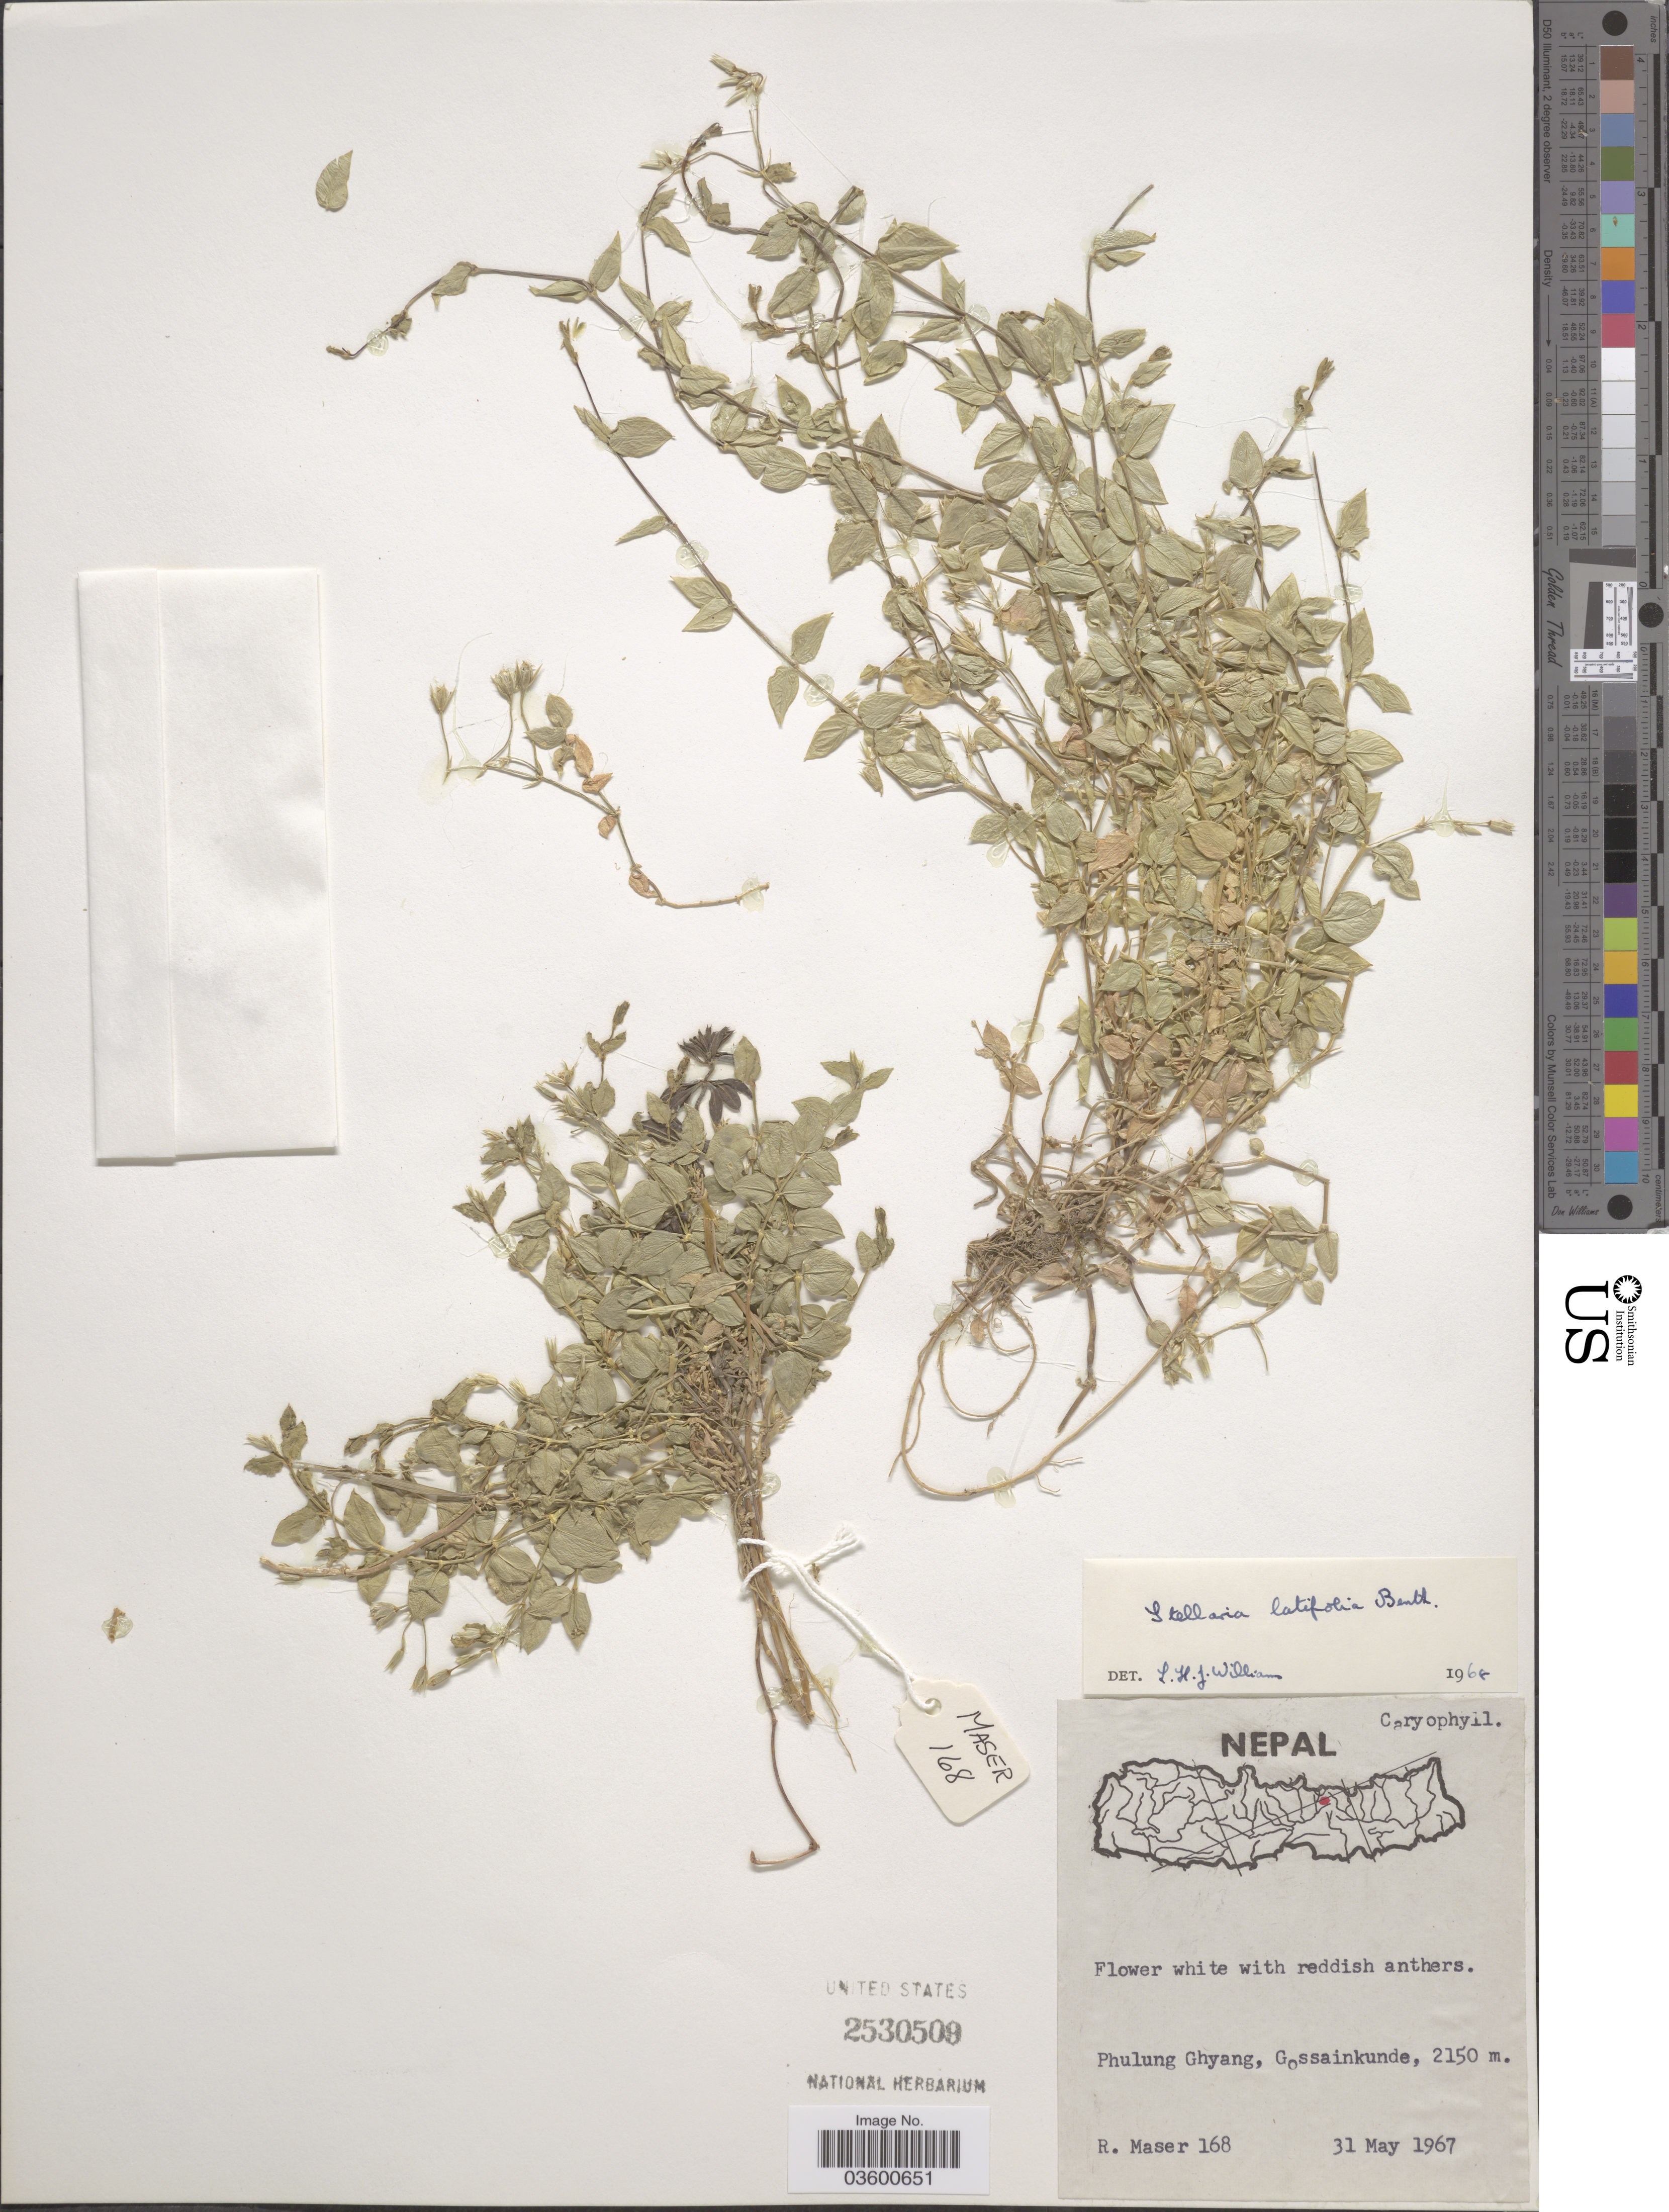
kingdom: Plantae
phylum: Tracheophyta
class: Magnoliopsida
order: Caryophyllales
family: Caryophyllaceae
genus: Mesostemma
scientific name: Mesostemma latifolium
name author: (Benth. ex G. Don) Ikonn.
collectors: R. Maser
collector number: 168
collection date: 1967-05-31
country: Nepal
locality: Phulung Ghyang, Gossainkunde.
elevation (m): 2150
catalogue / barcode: US 2530509